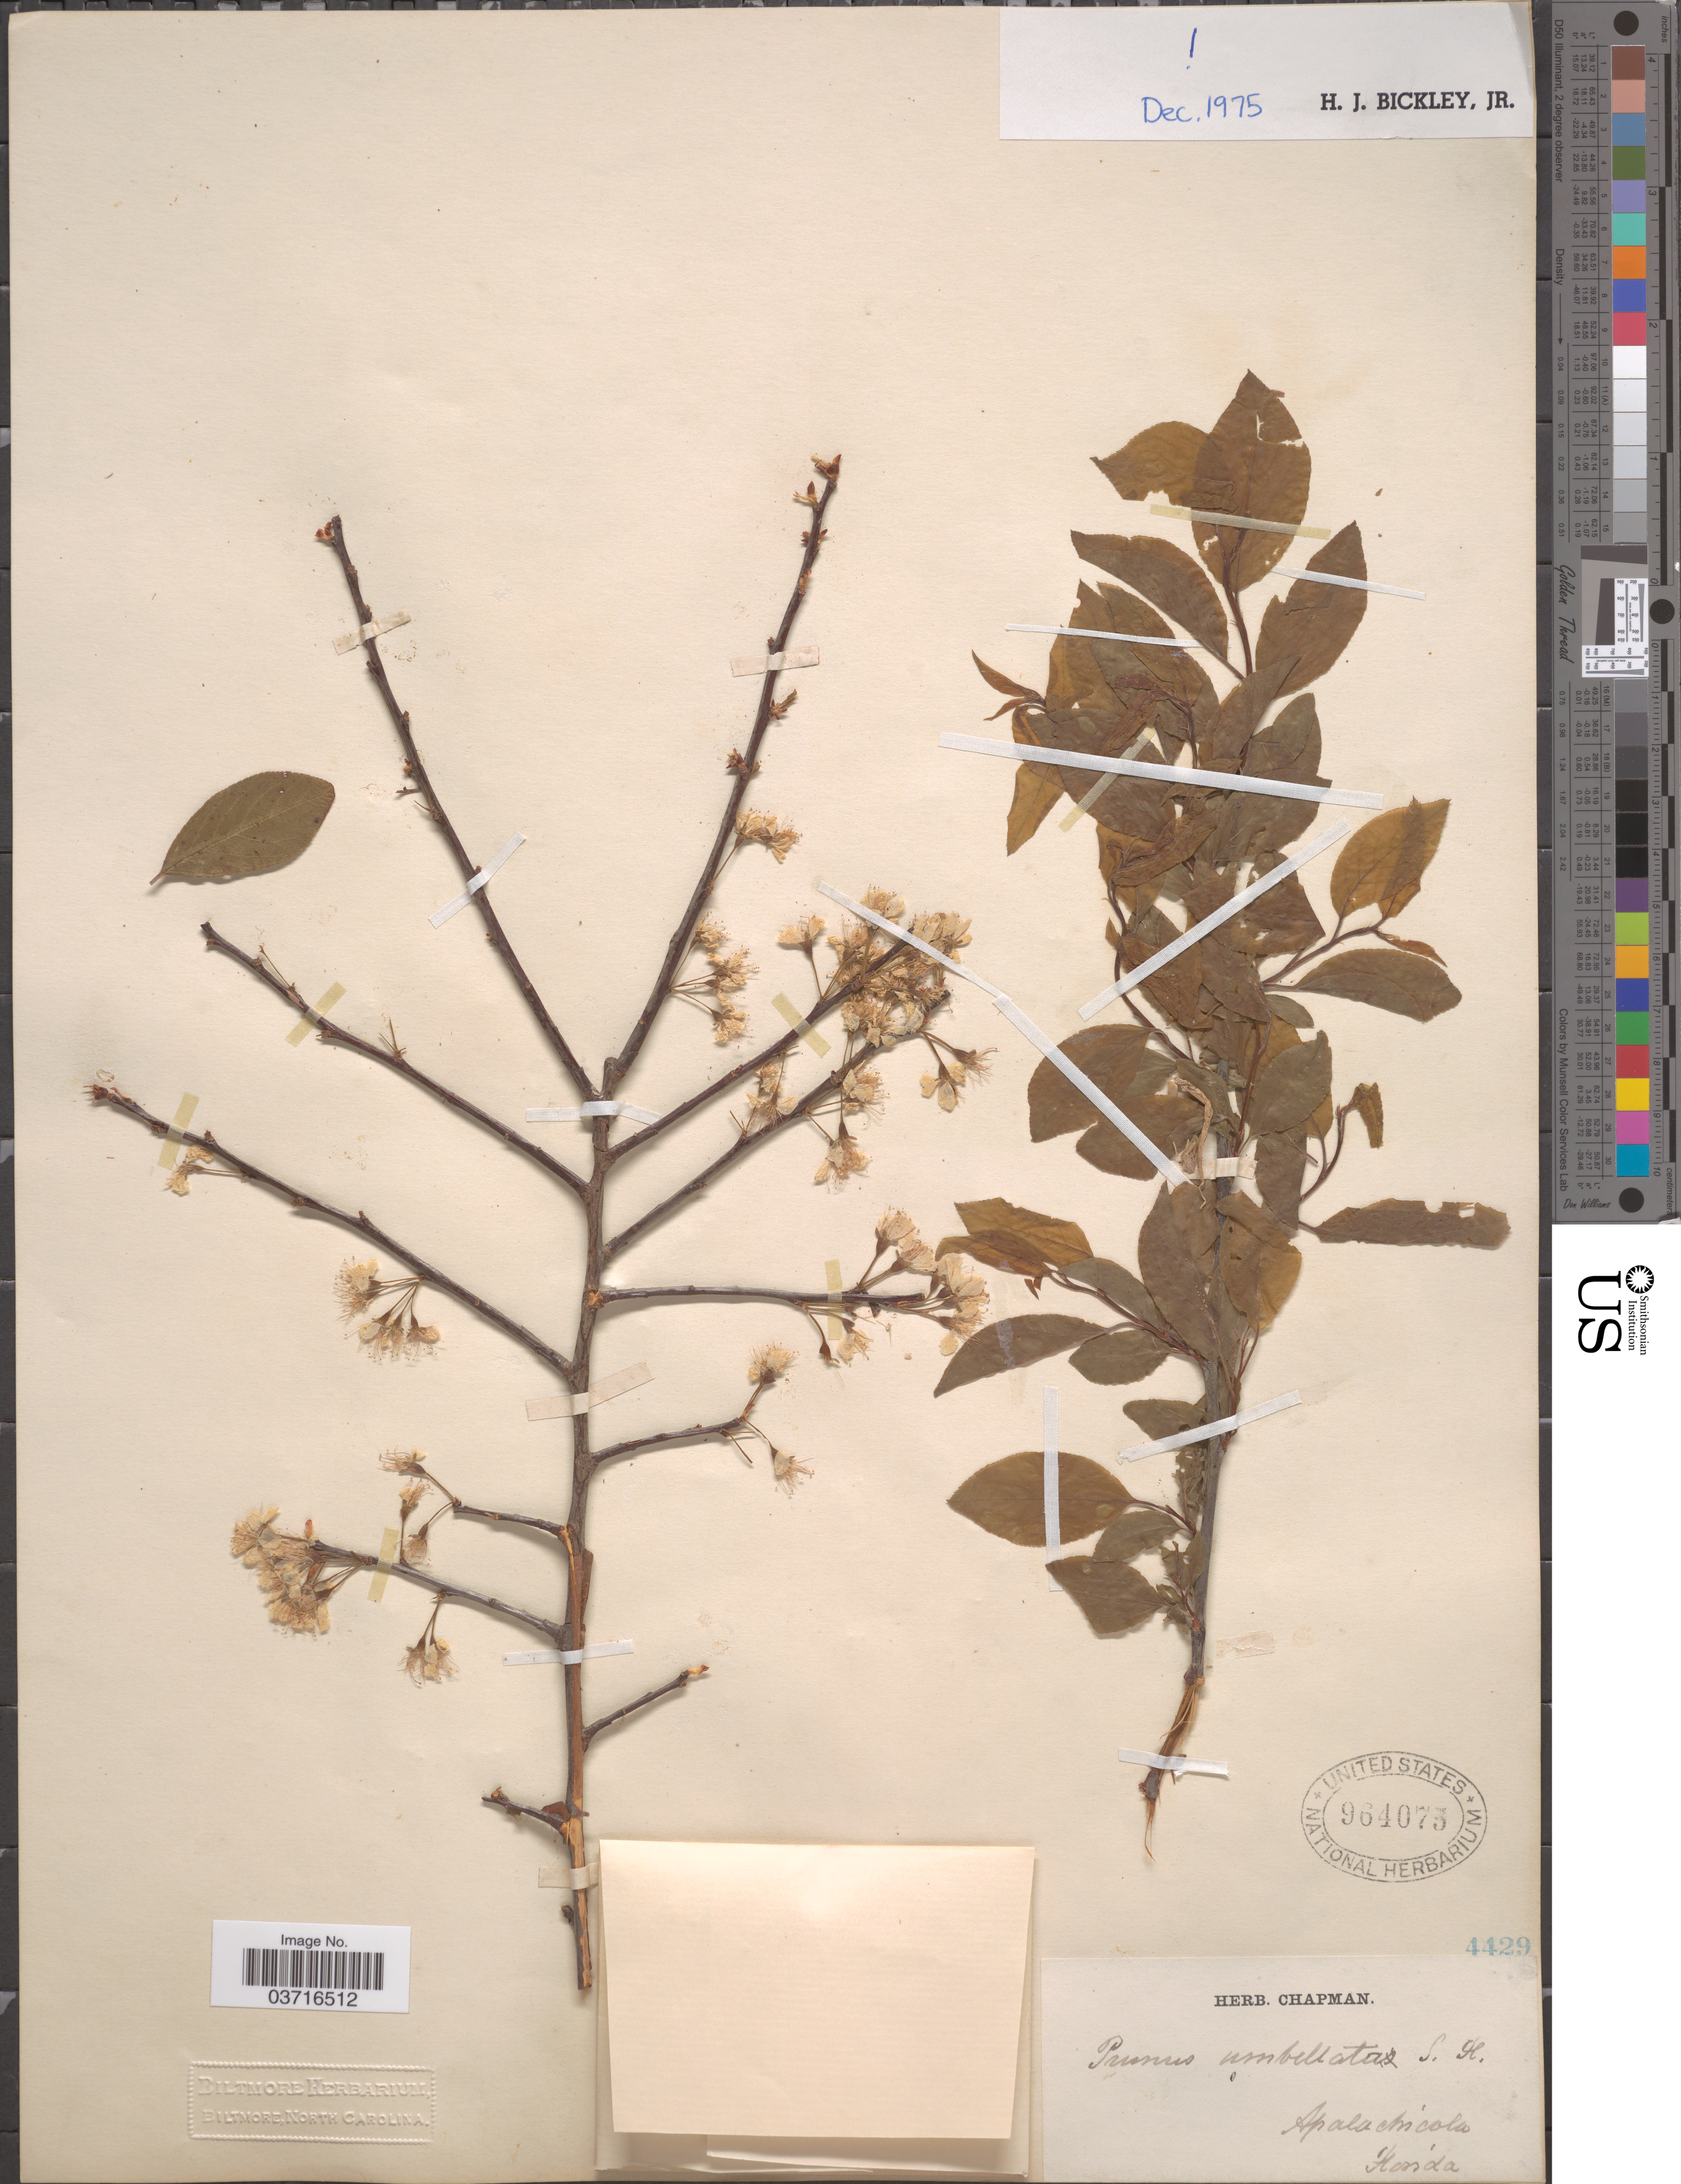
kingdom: Plantae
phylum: Tracheophyta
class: Magnoliopsida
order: Rosales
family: Rosaceae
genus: Prunus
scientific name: Prunus umbellata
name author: Elliott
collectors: ex herb. Chapman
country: United States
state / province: Florida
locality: Apalachicola.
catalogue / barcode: US 964075